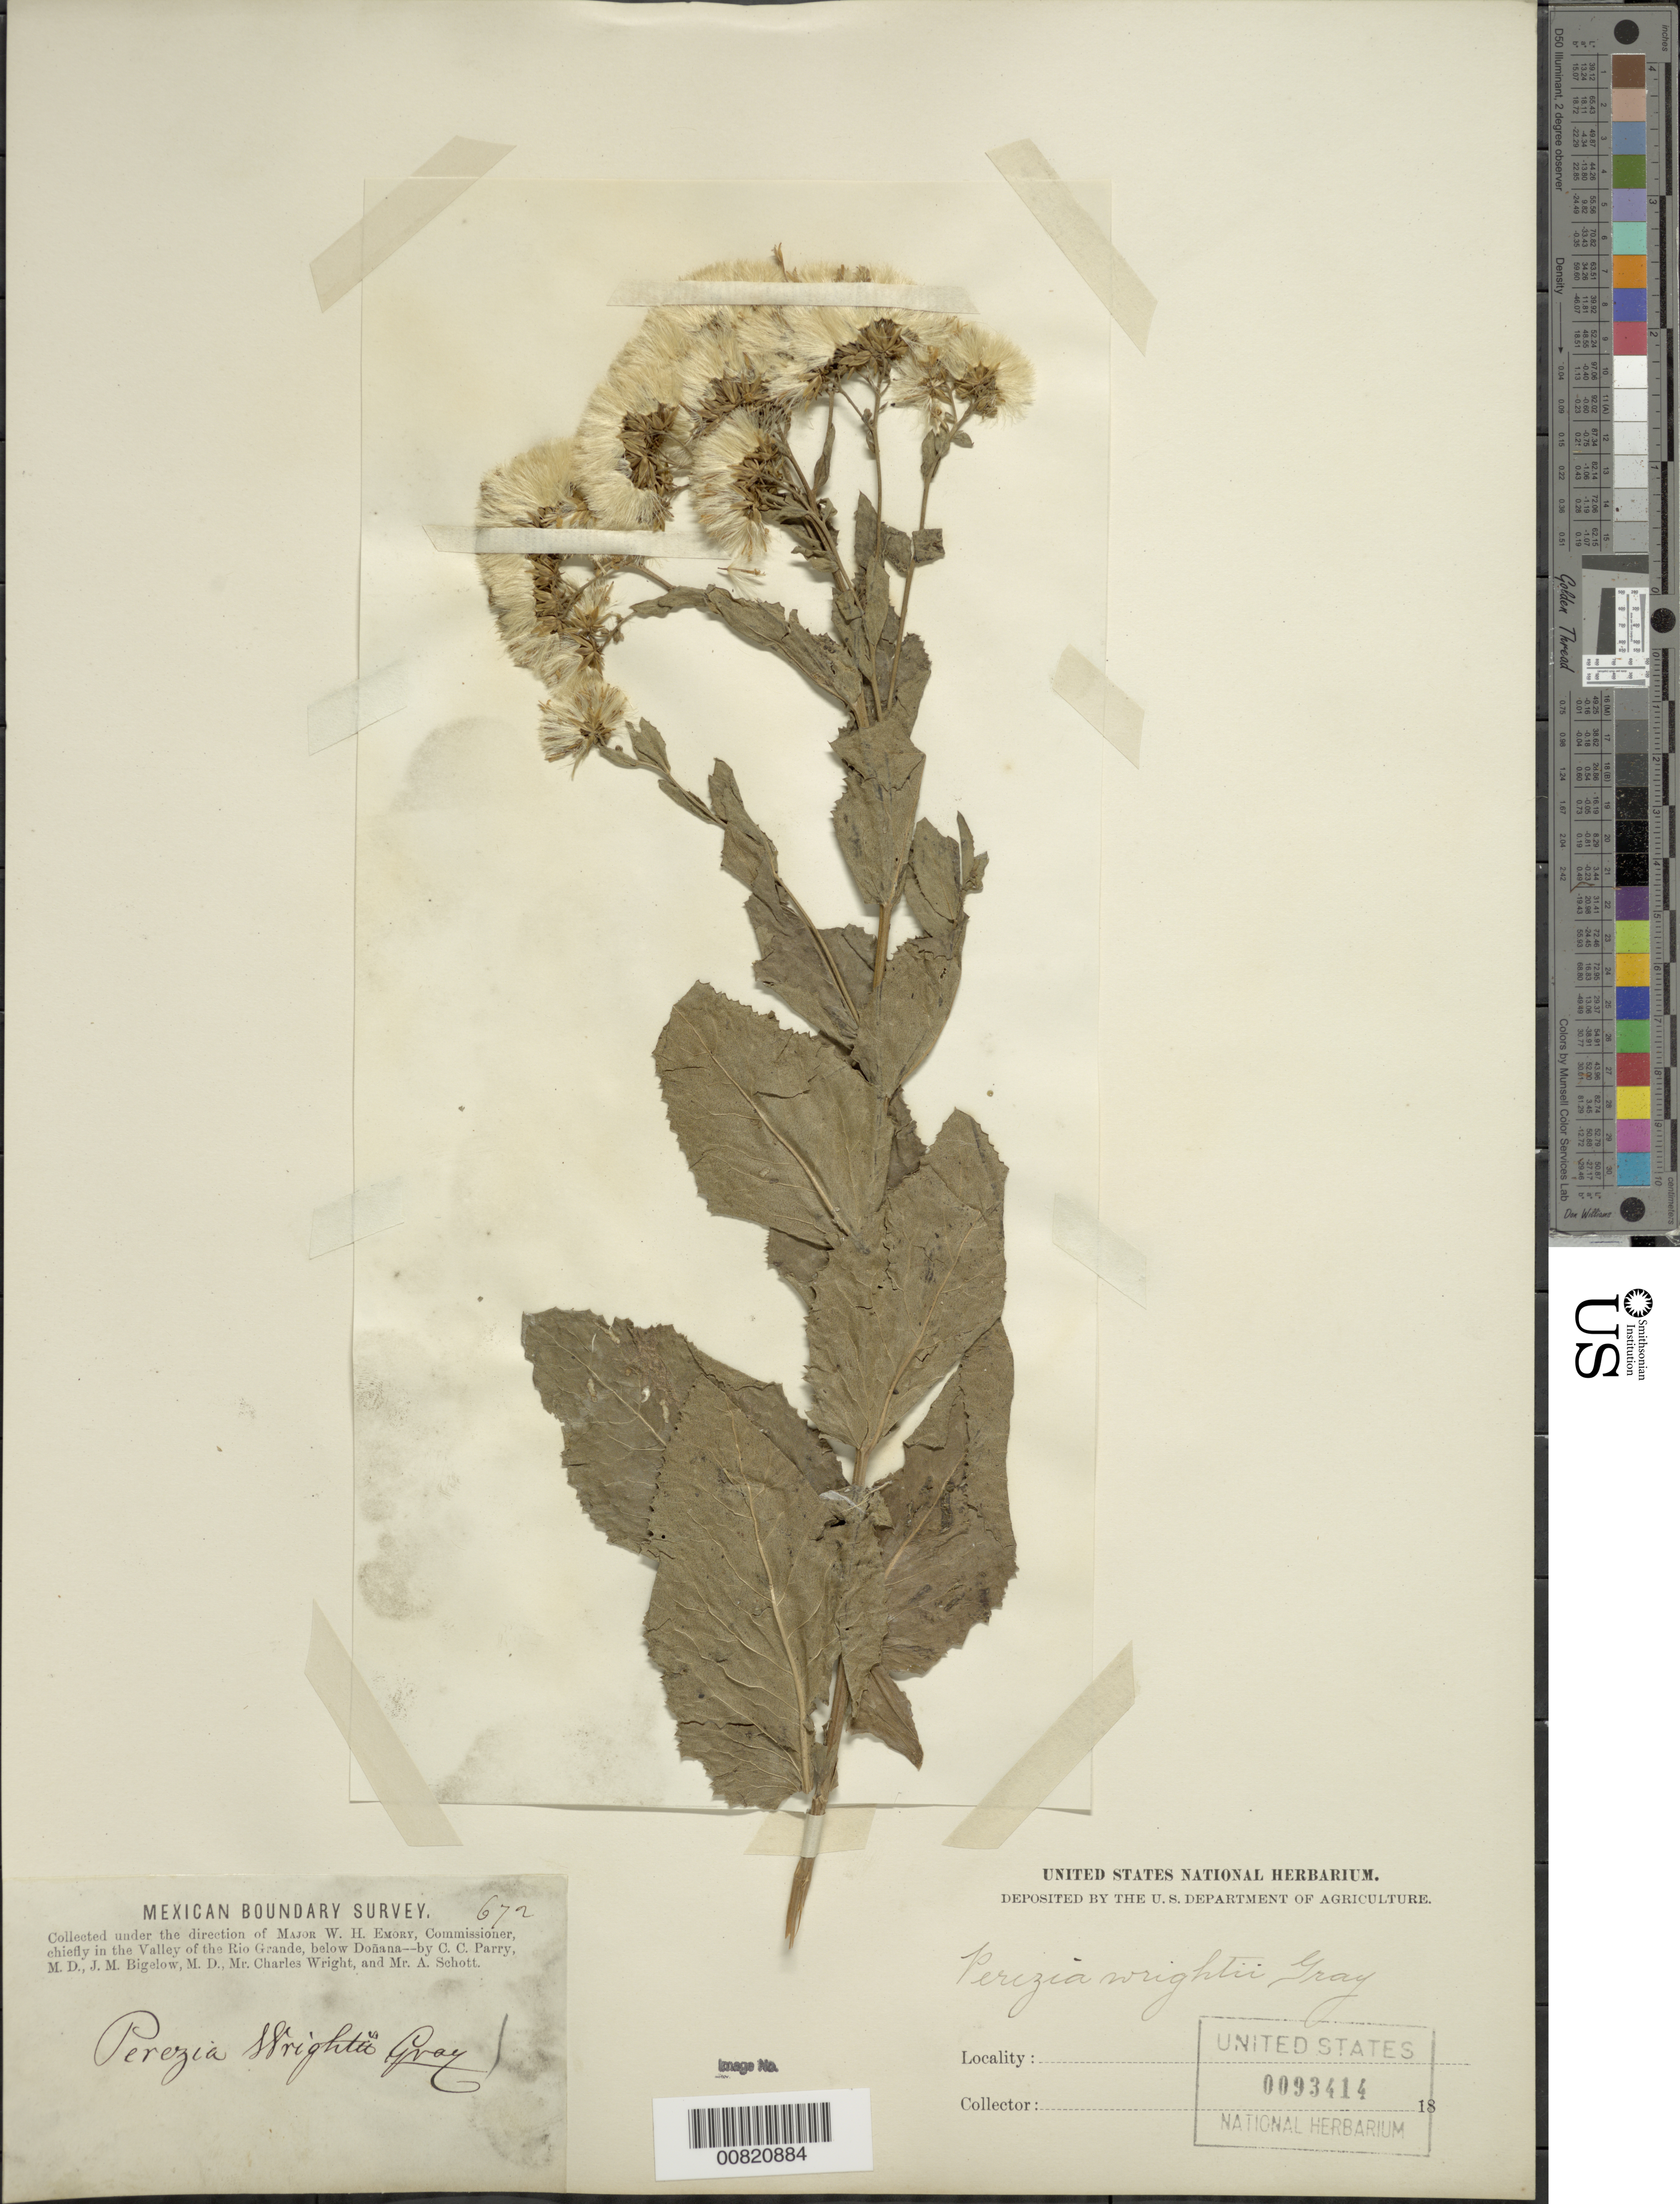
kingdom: Plantae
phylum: Tracheophyta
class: Magnoliopsida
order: Asterales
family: Asteraceae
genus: Acourtia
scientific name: Acourtia wrightii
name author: (A. Gray) Reveal & R.M. King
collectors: C. C. Parry, J. M. Bigelow, C. Wright & A. Schott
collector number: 672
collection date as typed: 18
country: Mexico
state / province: Hidalgo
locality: Valley of the Rio Grande, below Doñana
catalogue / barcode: US 93414